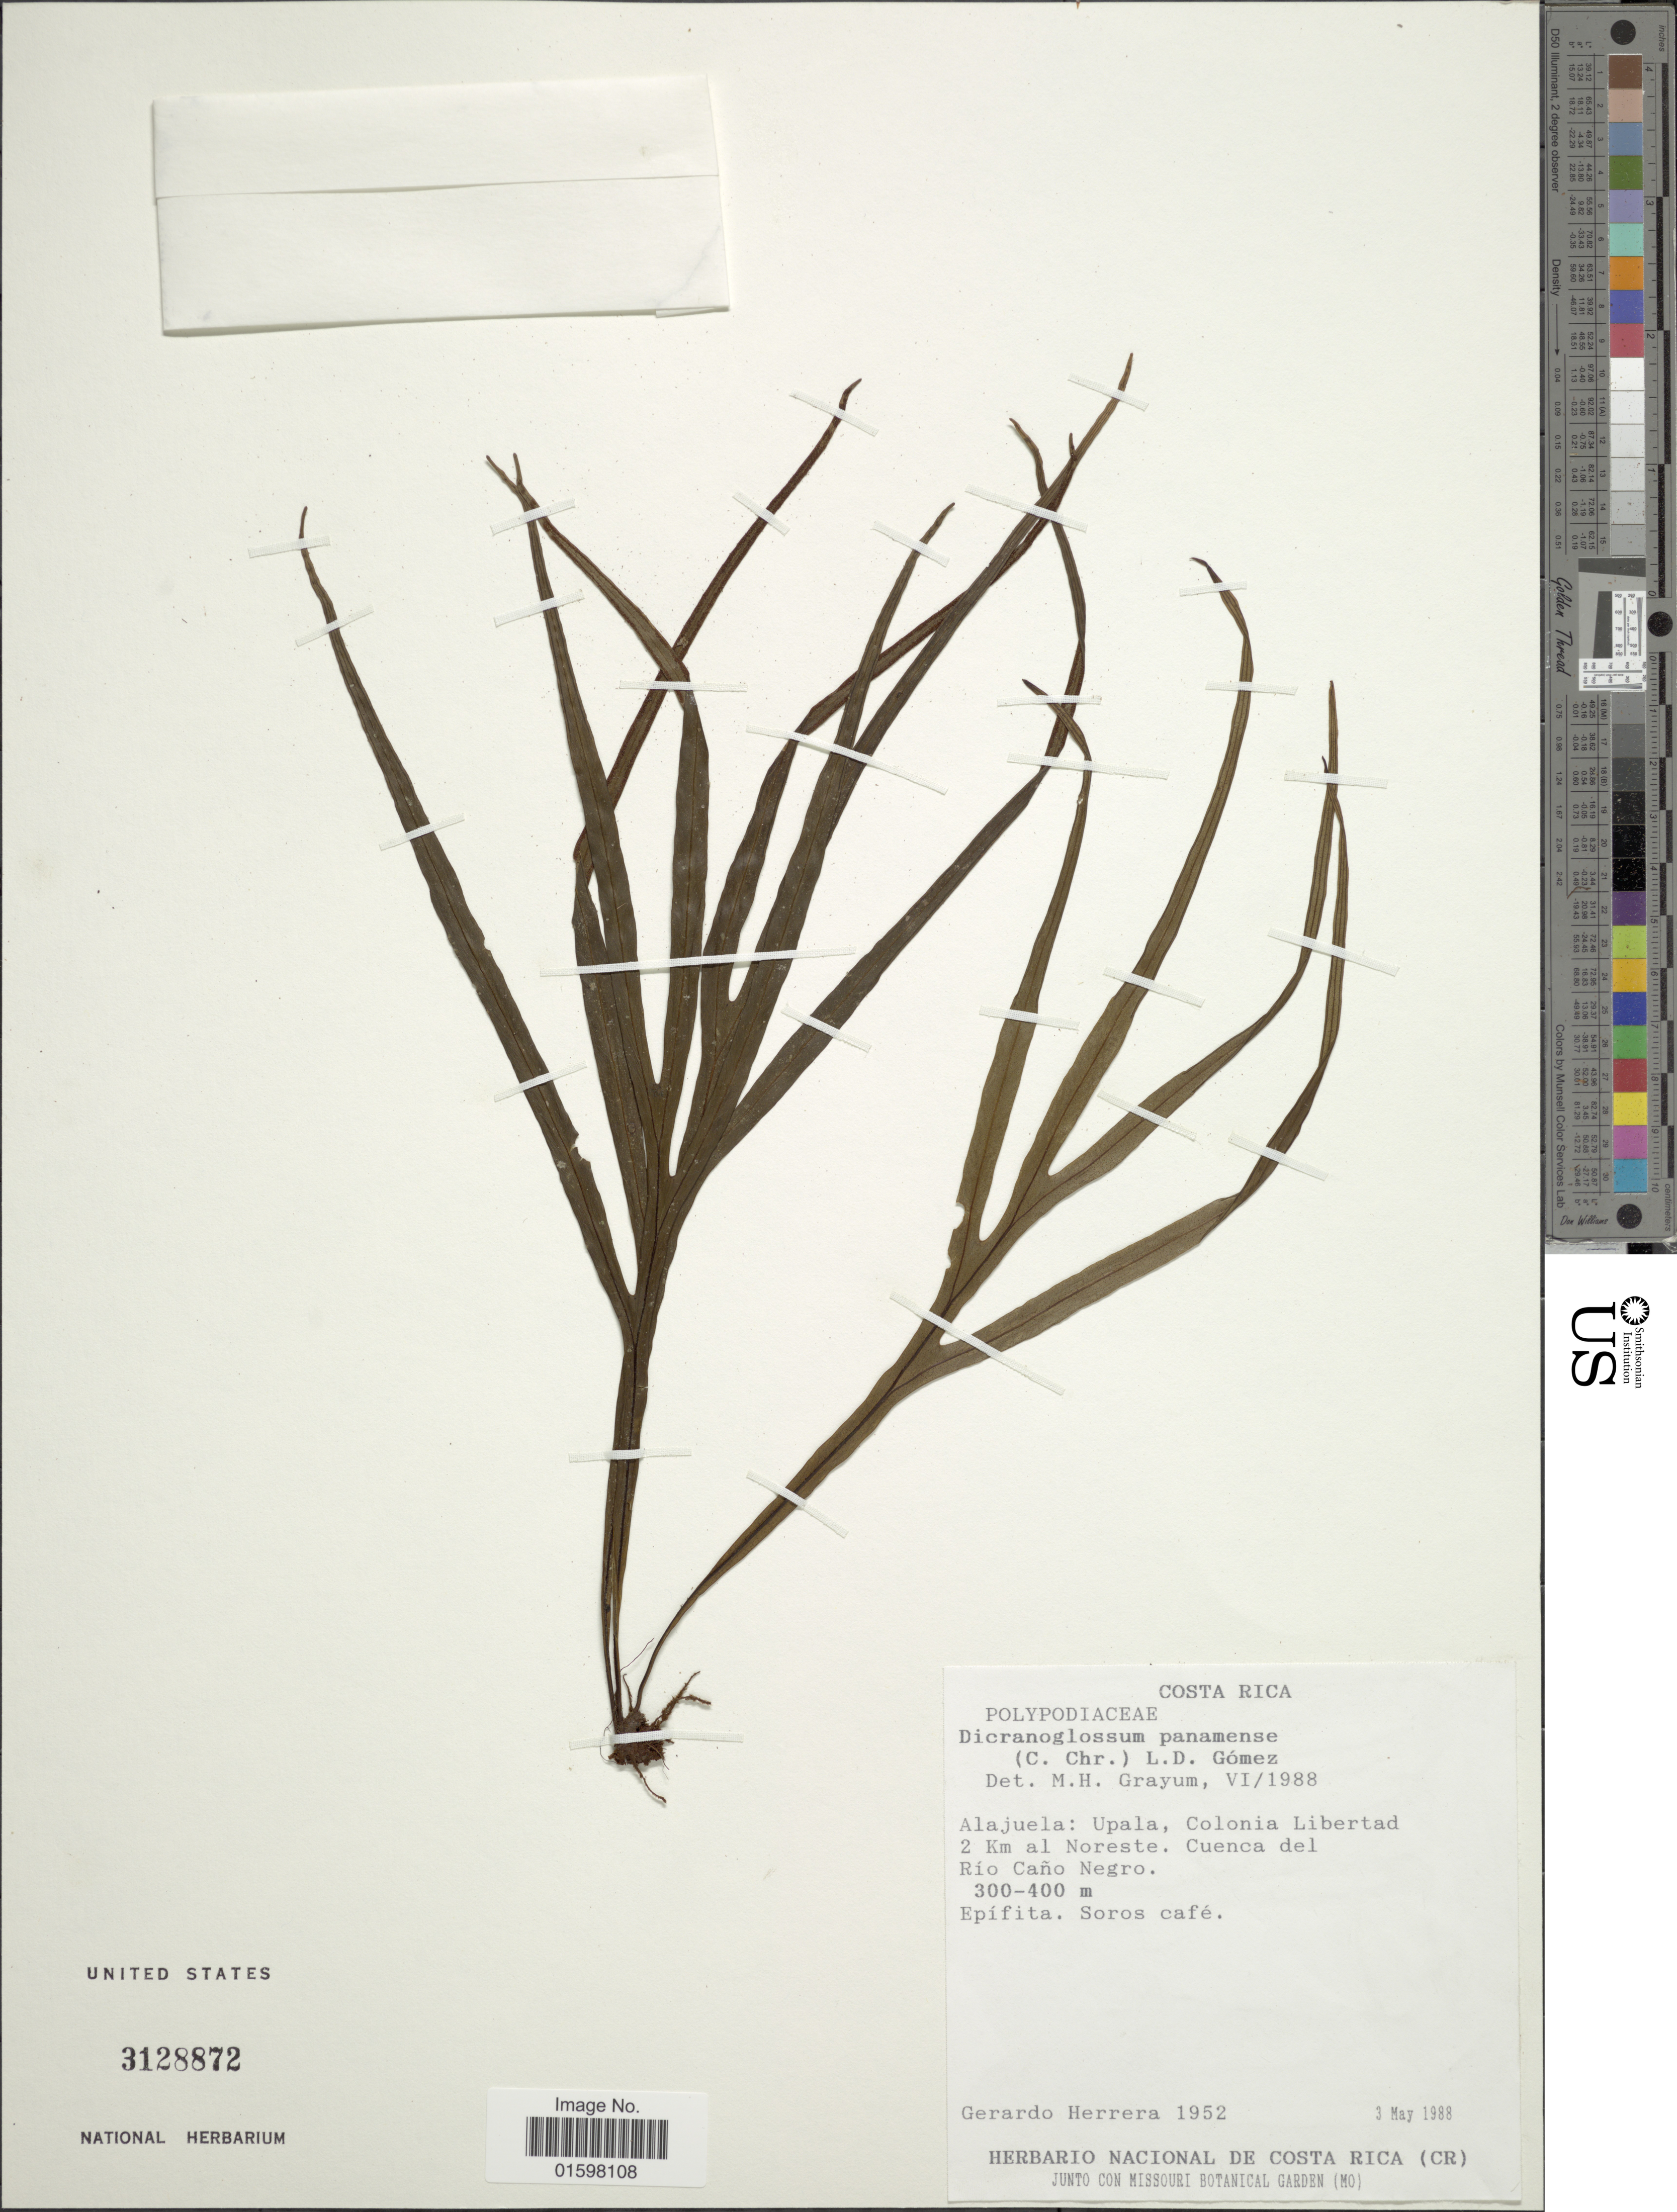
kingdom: Plantae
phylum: Tracheophyta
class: Polypodiopsida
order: Polypodiales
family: Polypodiaceae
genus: Pleopeltis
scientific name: Pleopeltis panamensis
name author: (Weath.) Pic. Serm.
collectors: G. Herrera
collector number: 1952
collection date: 1988-05-03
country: Costa Rica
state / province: Alajuela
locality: Alajuela: Upala, Colonia Libertad 2 km al Noreste, Cuenca del Rio Cano Negro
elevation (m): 300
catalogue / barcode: US 3128872